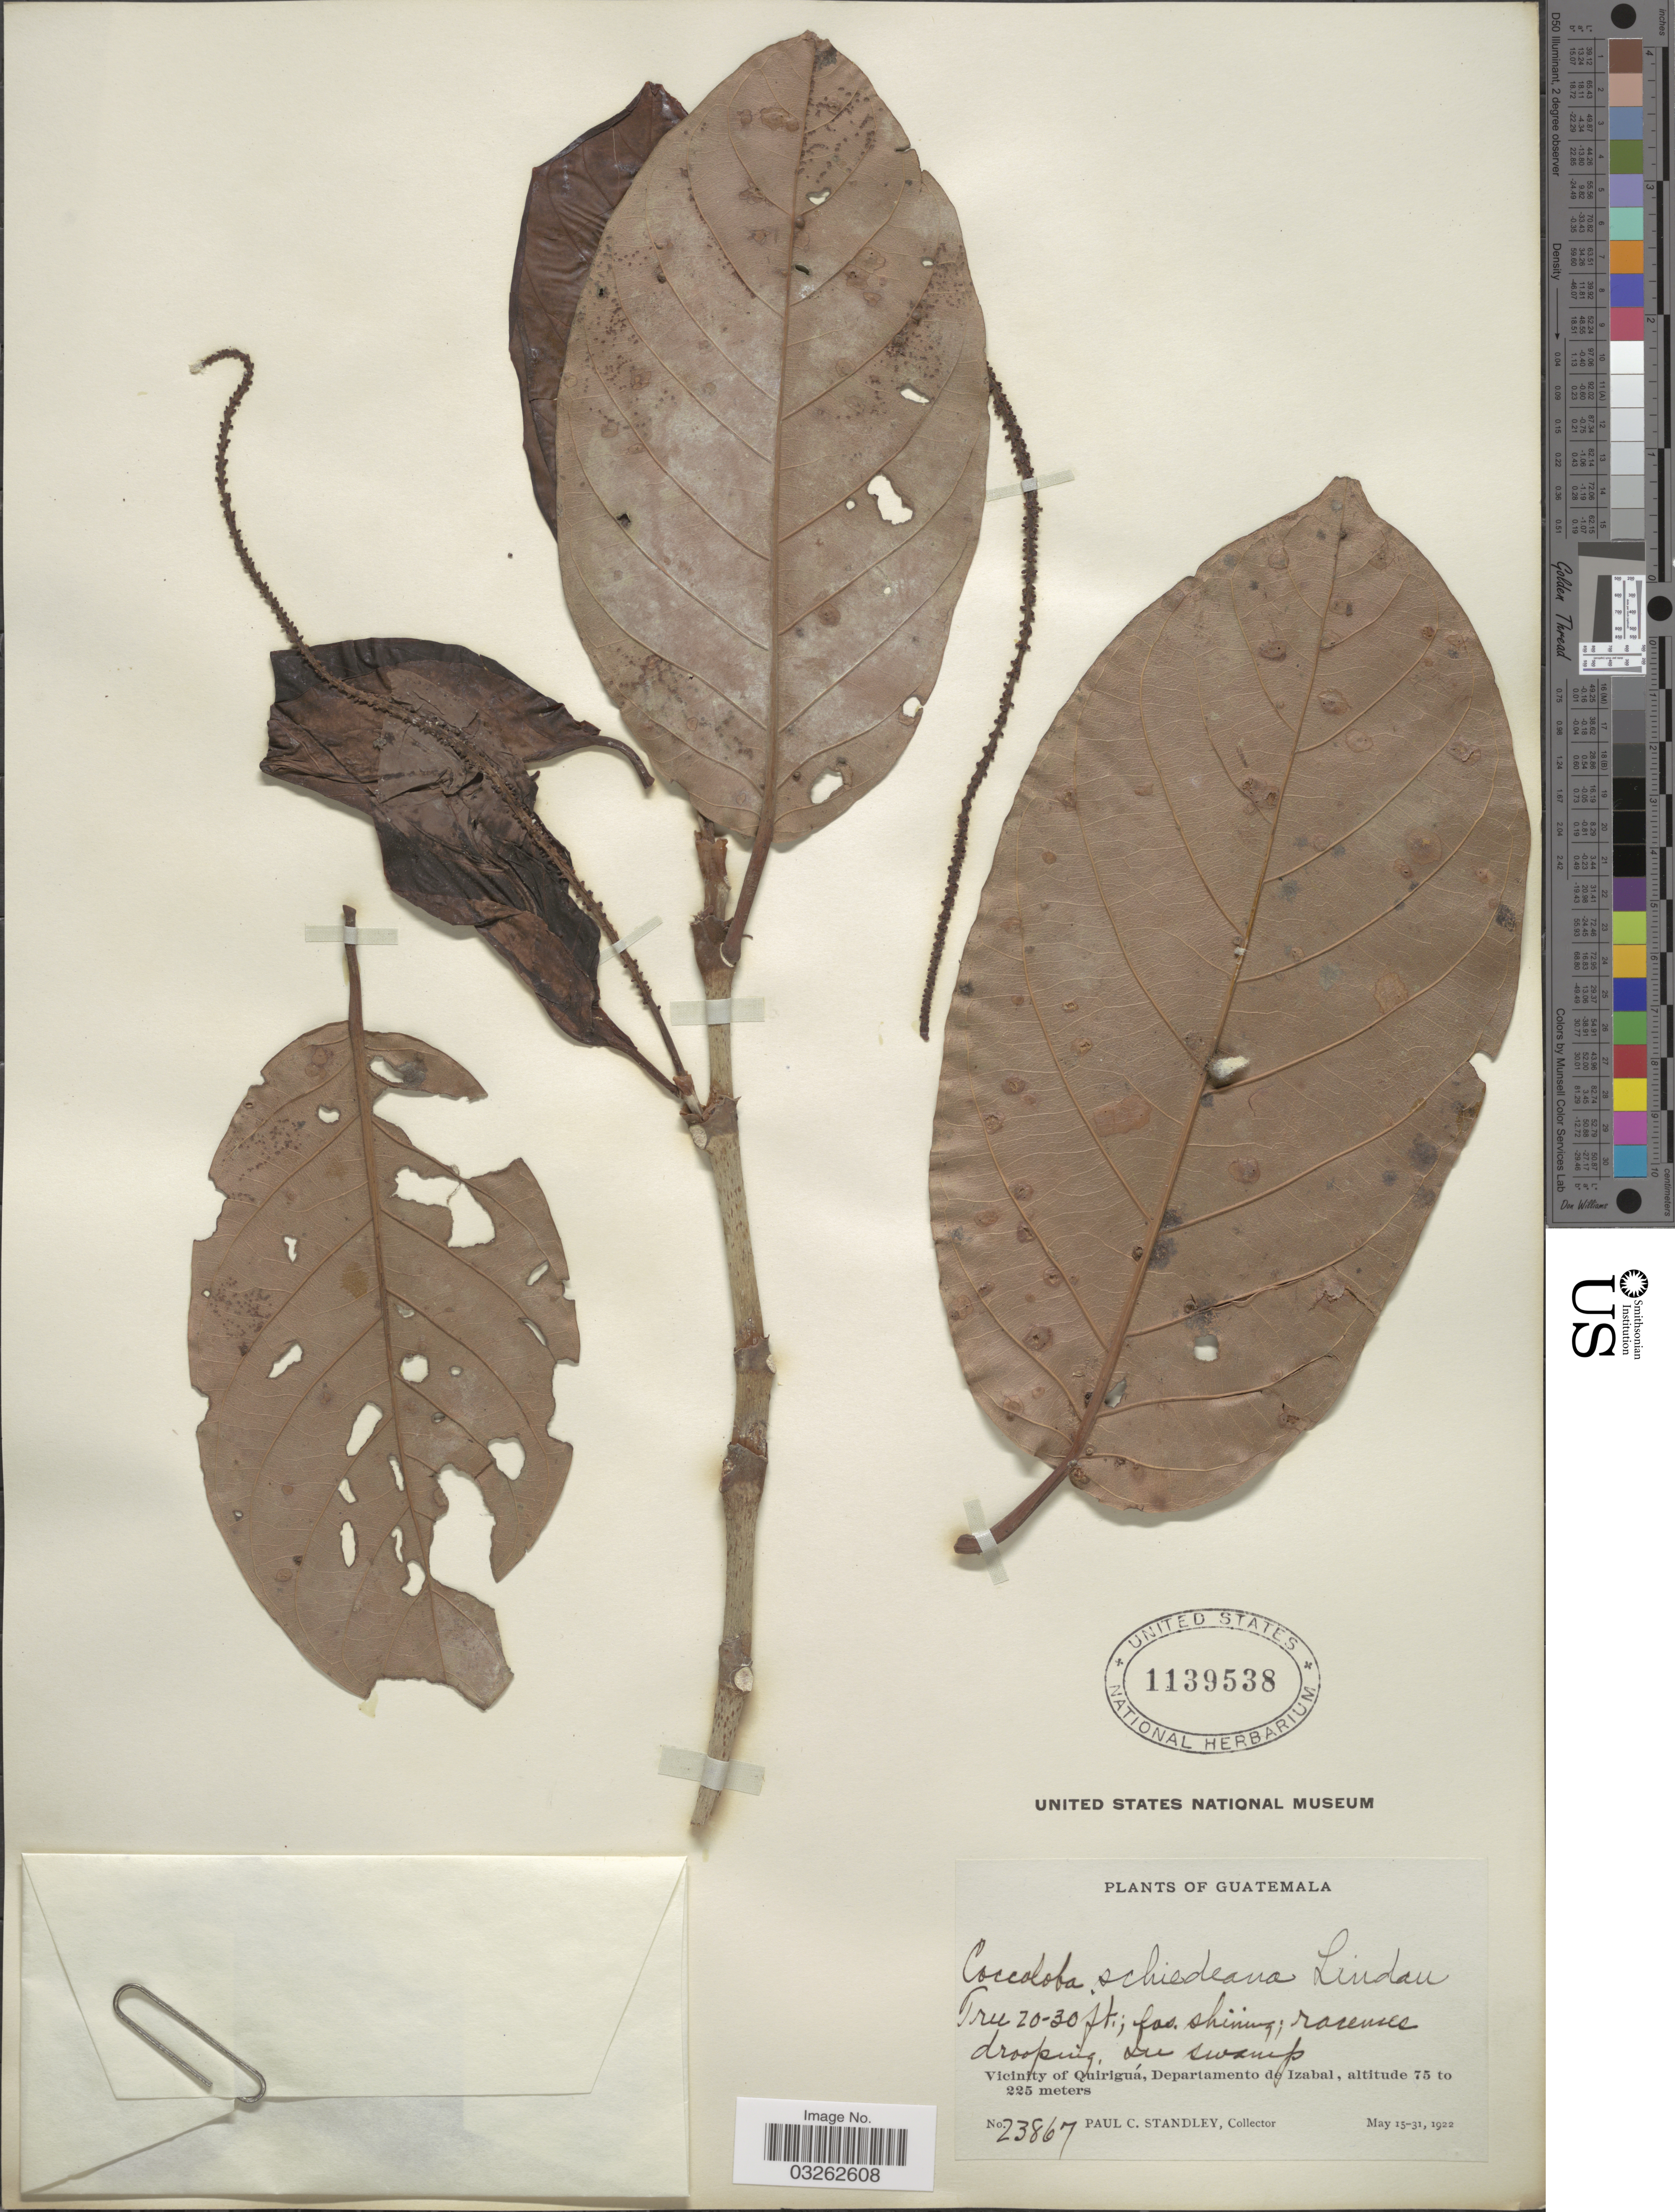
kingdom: Plantae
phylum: Tracheophyta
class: Magnoliopsida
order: Caryophyllales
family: Polygonaceae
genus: Coccoloba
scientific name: Coccoloba barbadensis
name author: Jacq.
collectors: P. C. Standley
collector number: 23867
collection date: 1922-05-15/1922-05-31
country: Guatemala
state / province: Izabal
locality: Vicinity of Quiriguá, Departamento de Izabal.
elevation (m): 75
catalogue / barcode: US 1139538